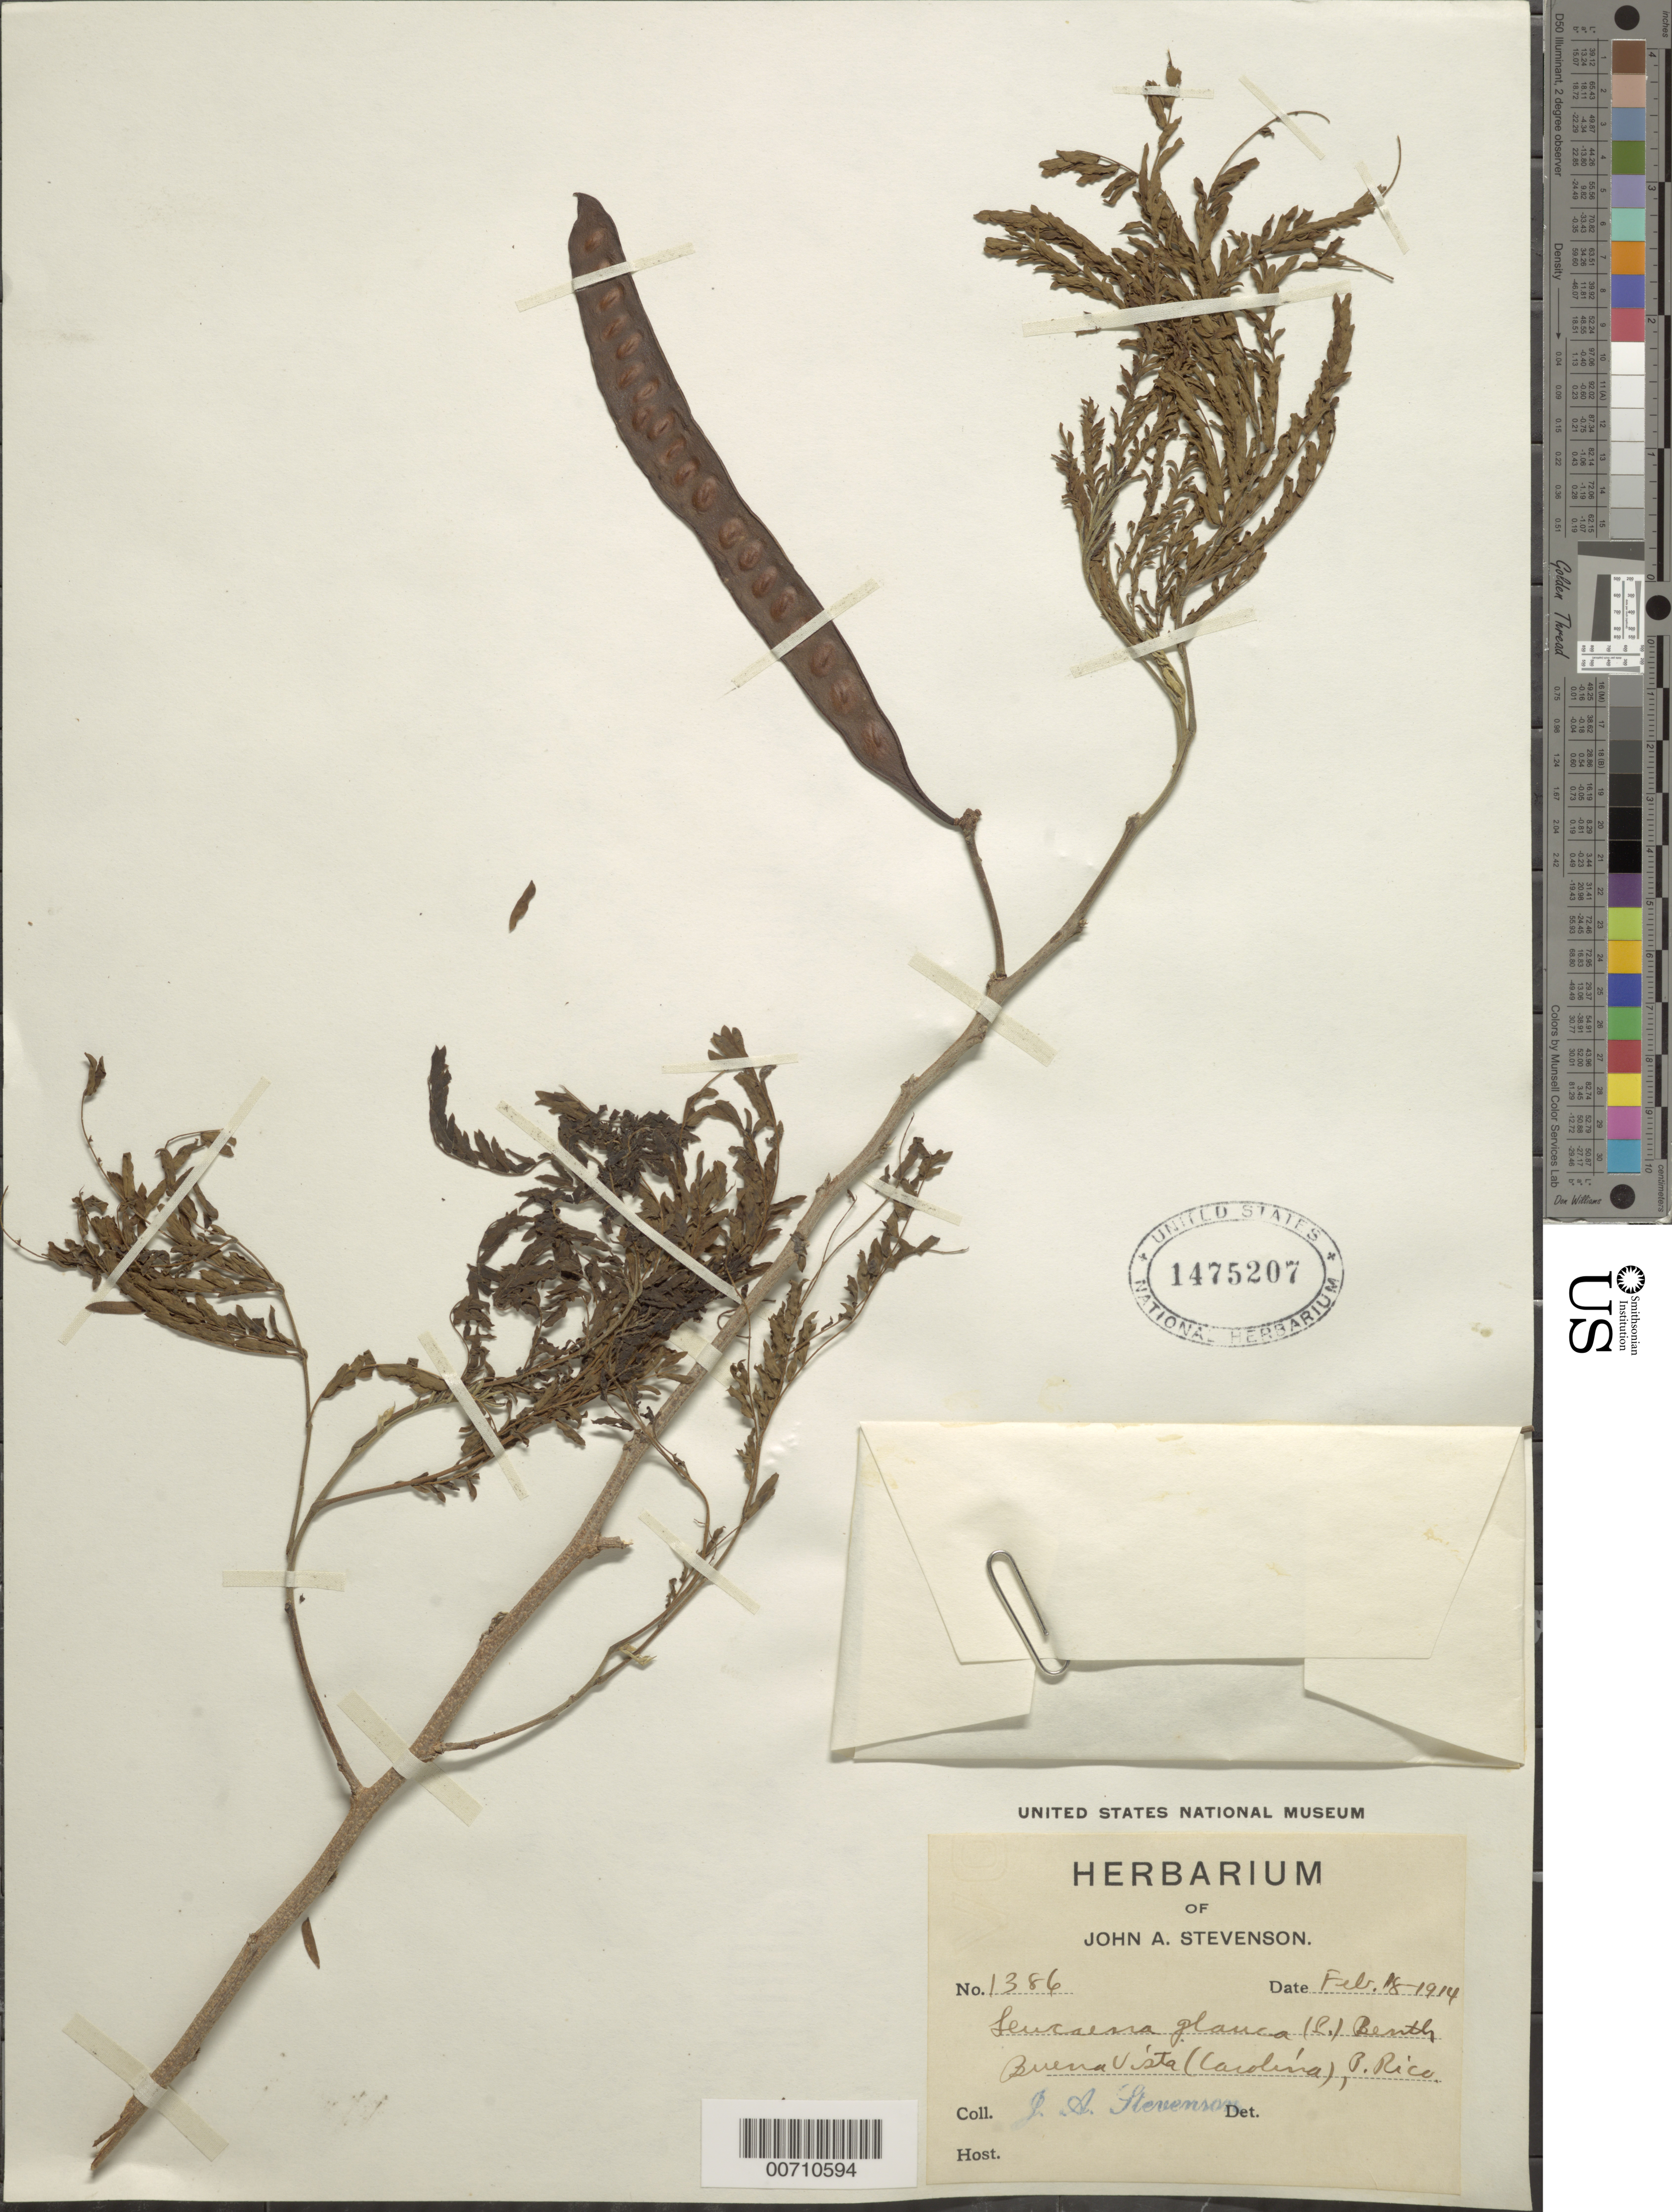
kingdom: Plantae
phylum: Tracheophyta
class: Magnoliopsida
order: Fabales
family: Fabaceae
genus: Leucaena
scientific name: Leucaena leucocephala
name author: (Lam.) de Wit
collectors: J. Stevenson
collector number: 1386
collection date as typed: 18 Feb 1914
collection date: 1914-02-18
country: Puerto Rico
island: Greater Antilles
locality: Buena Vista (Carolina)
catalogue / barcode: US 1475207